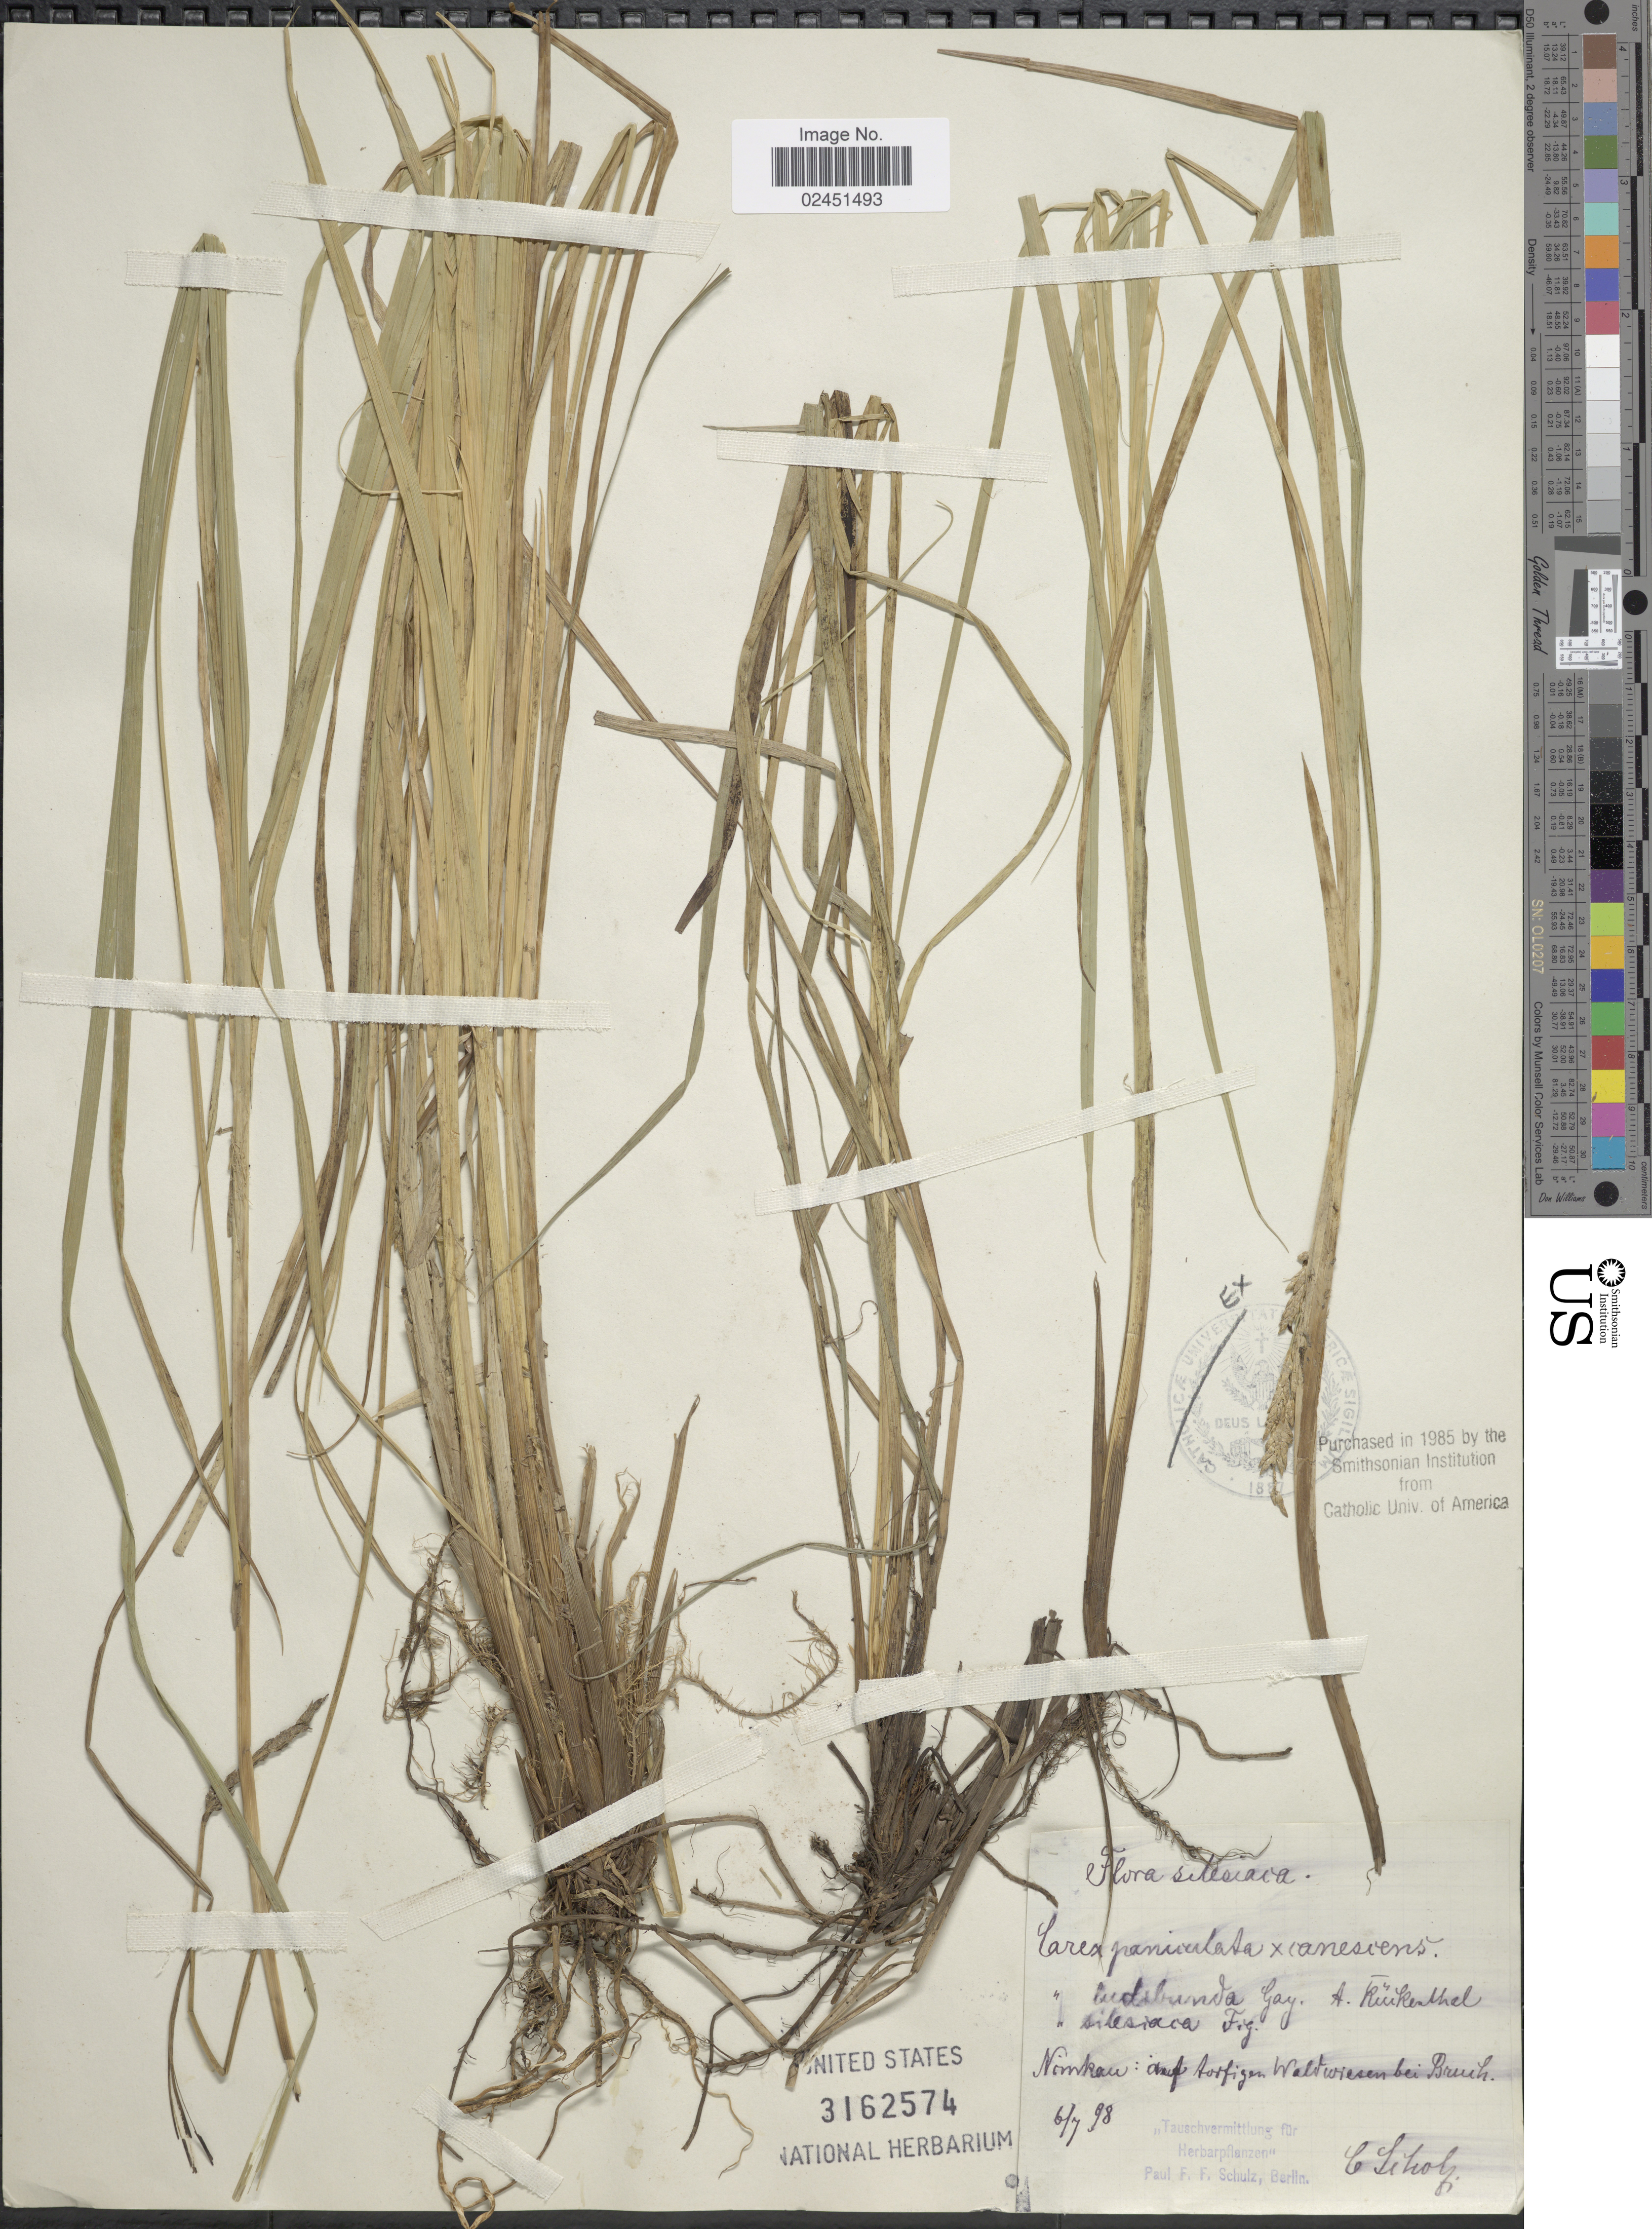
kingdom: Plantae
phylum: Tracheophyta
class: Liliopsida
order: Poales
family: Cyperaceae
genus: Carex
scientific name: Carex paniculata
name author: L.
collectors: C. Scholz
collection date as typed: Transcribed d/m/y: 6/7/98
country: Poland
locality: Silesiaca. Nimkau: auf Aurfigen Waldwiesen bei Bruih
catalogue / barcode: US 3162574